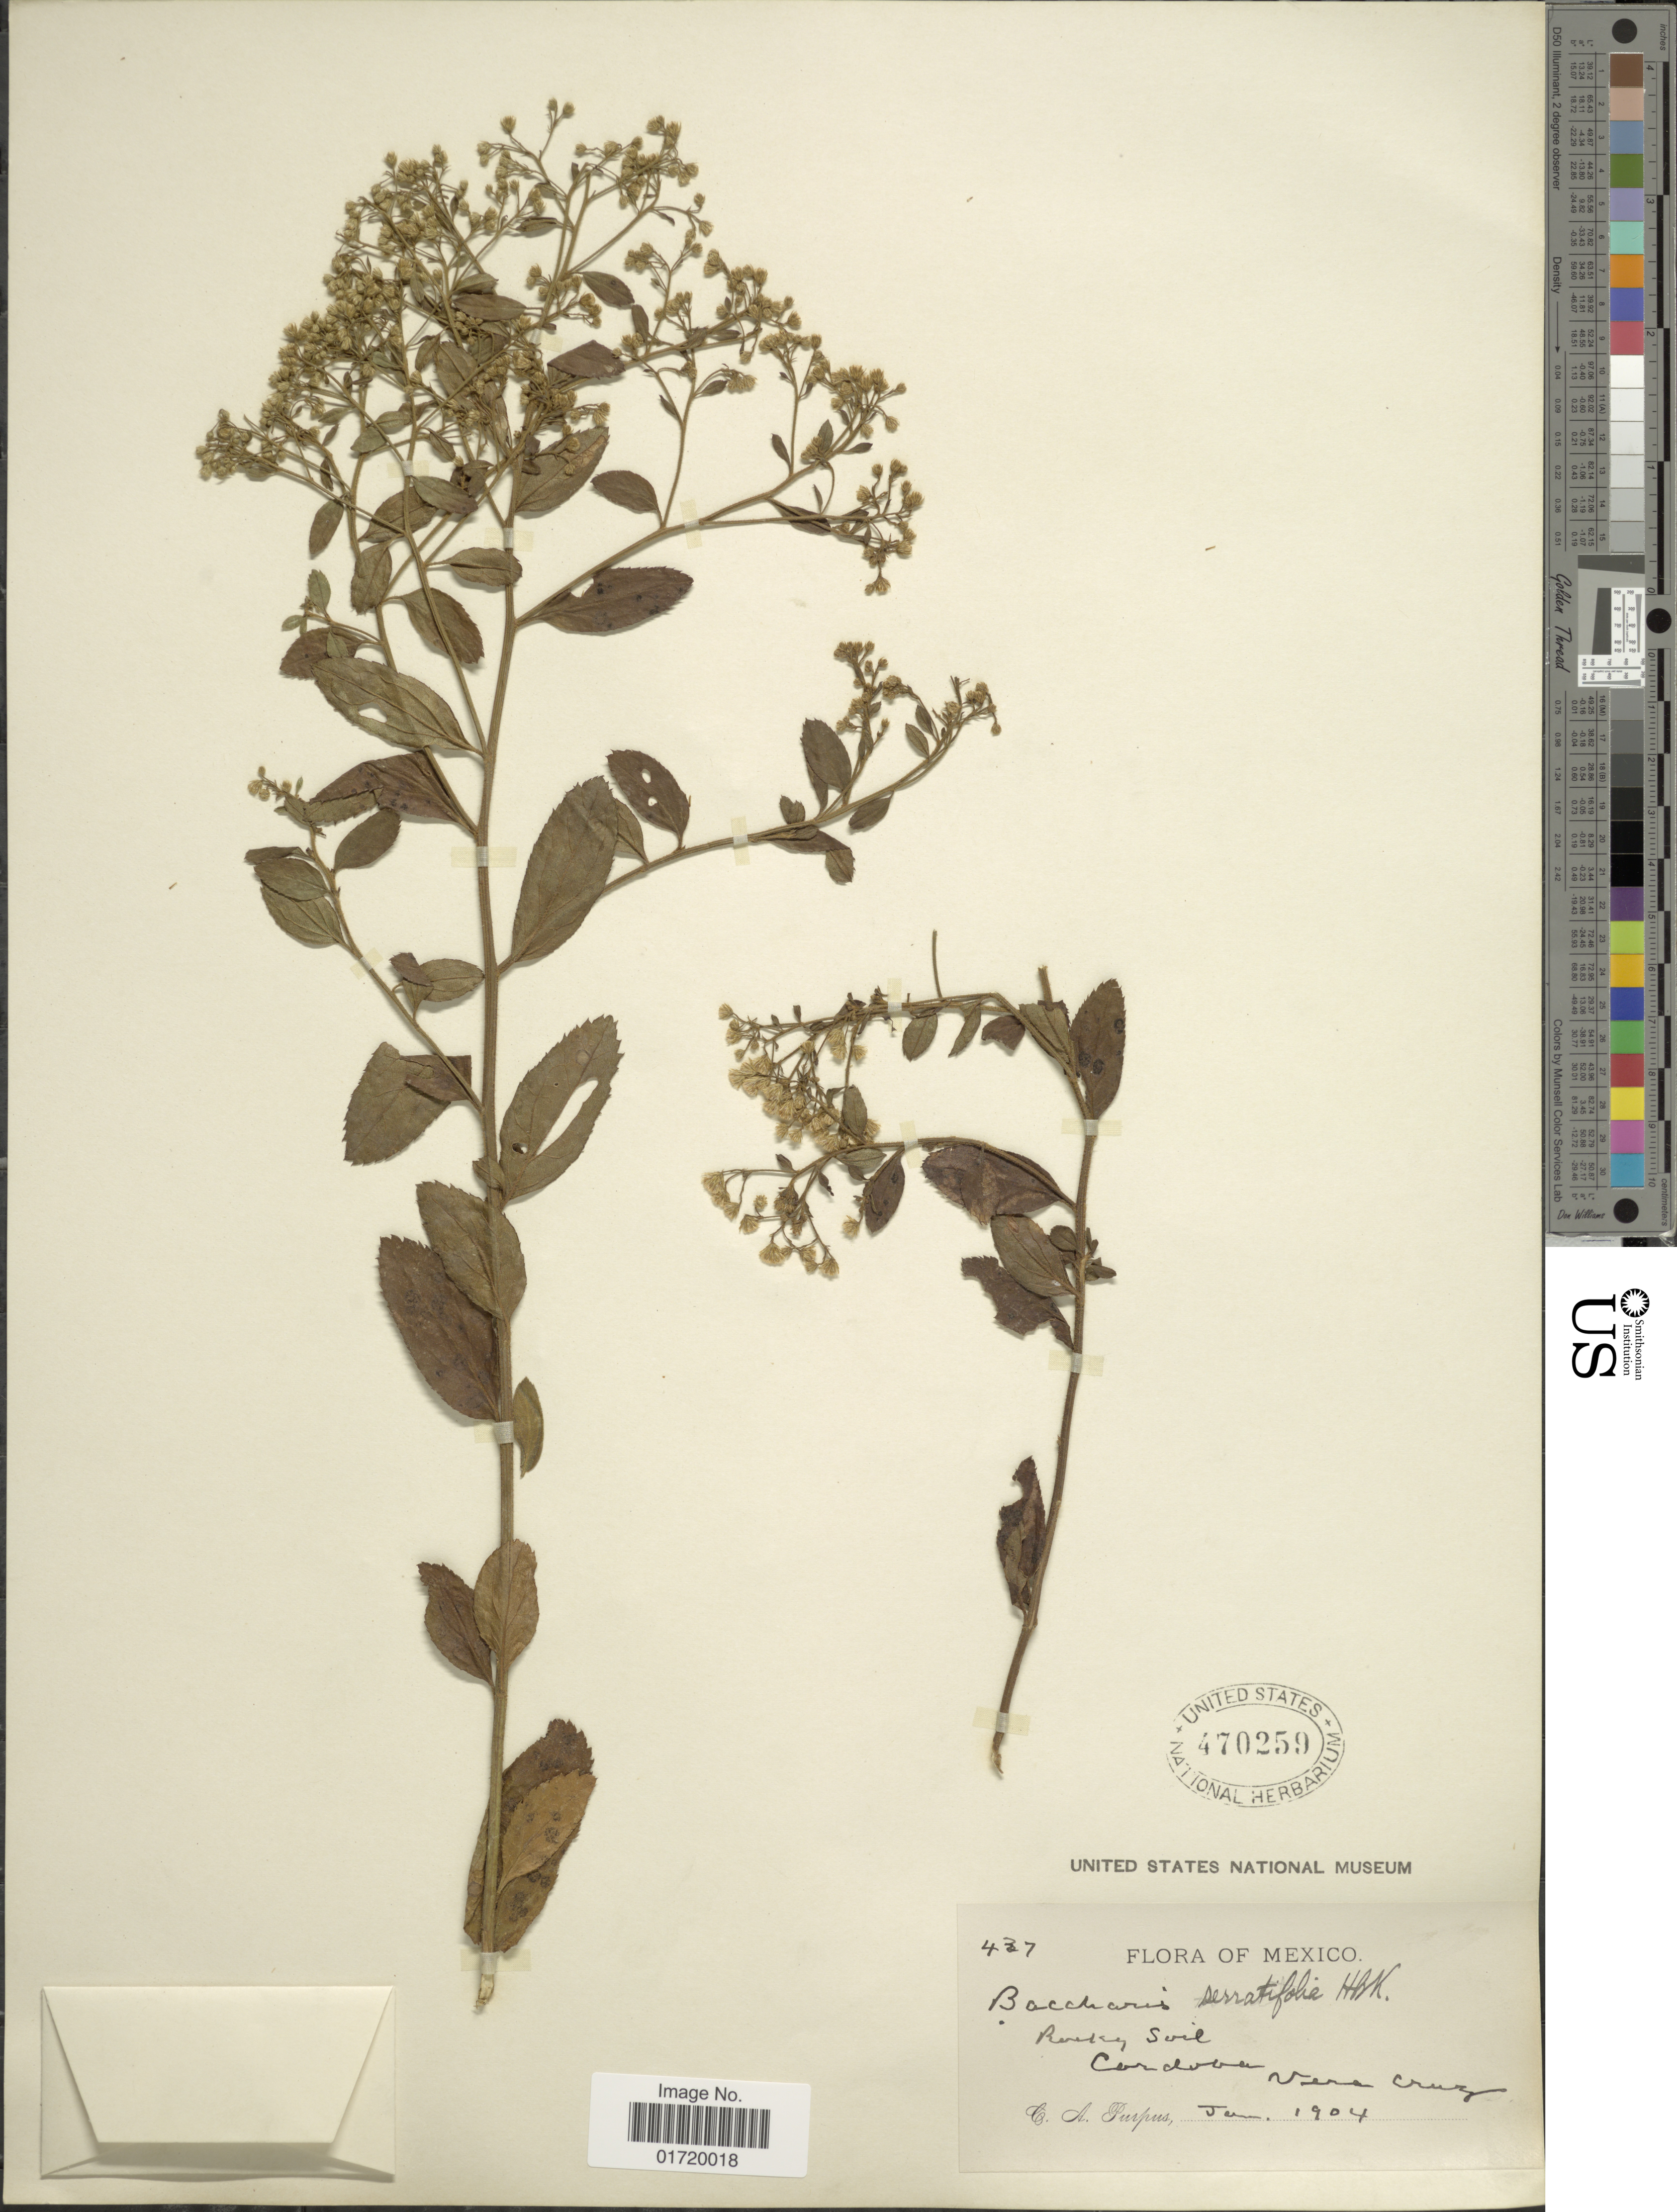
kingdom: Plantae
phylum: Tracheophyta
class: Magnoliopsida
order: Asterales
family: Asteraceae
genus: Baccharis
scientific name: Baccharis serrifolia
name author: DC.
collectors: C. A. Purpus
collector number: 437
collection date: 1904-01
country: Mexico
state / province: Veracruz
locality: Cordoba, Vera Cruz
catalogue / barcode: US 470259